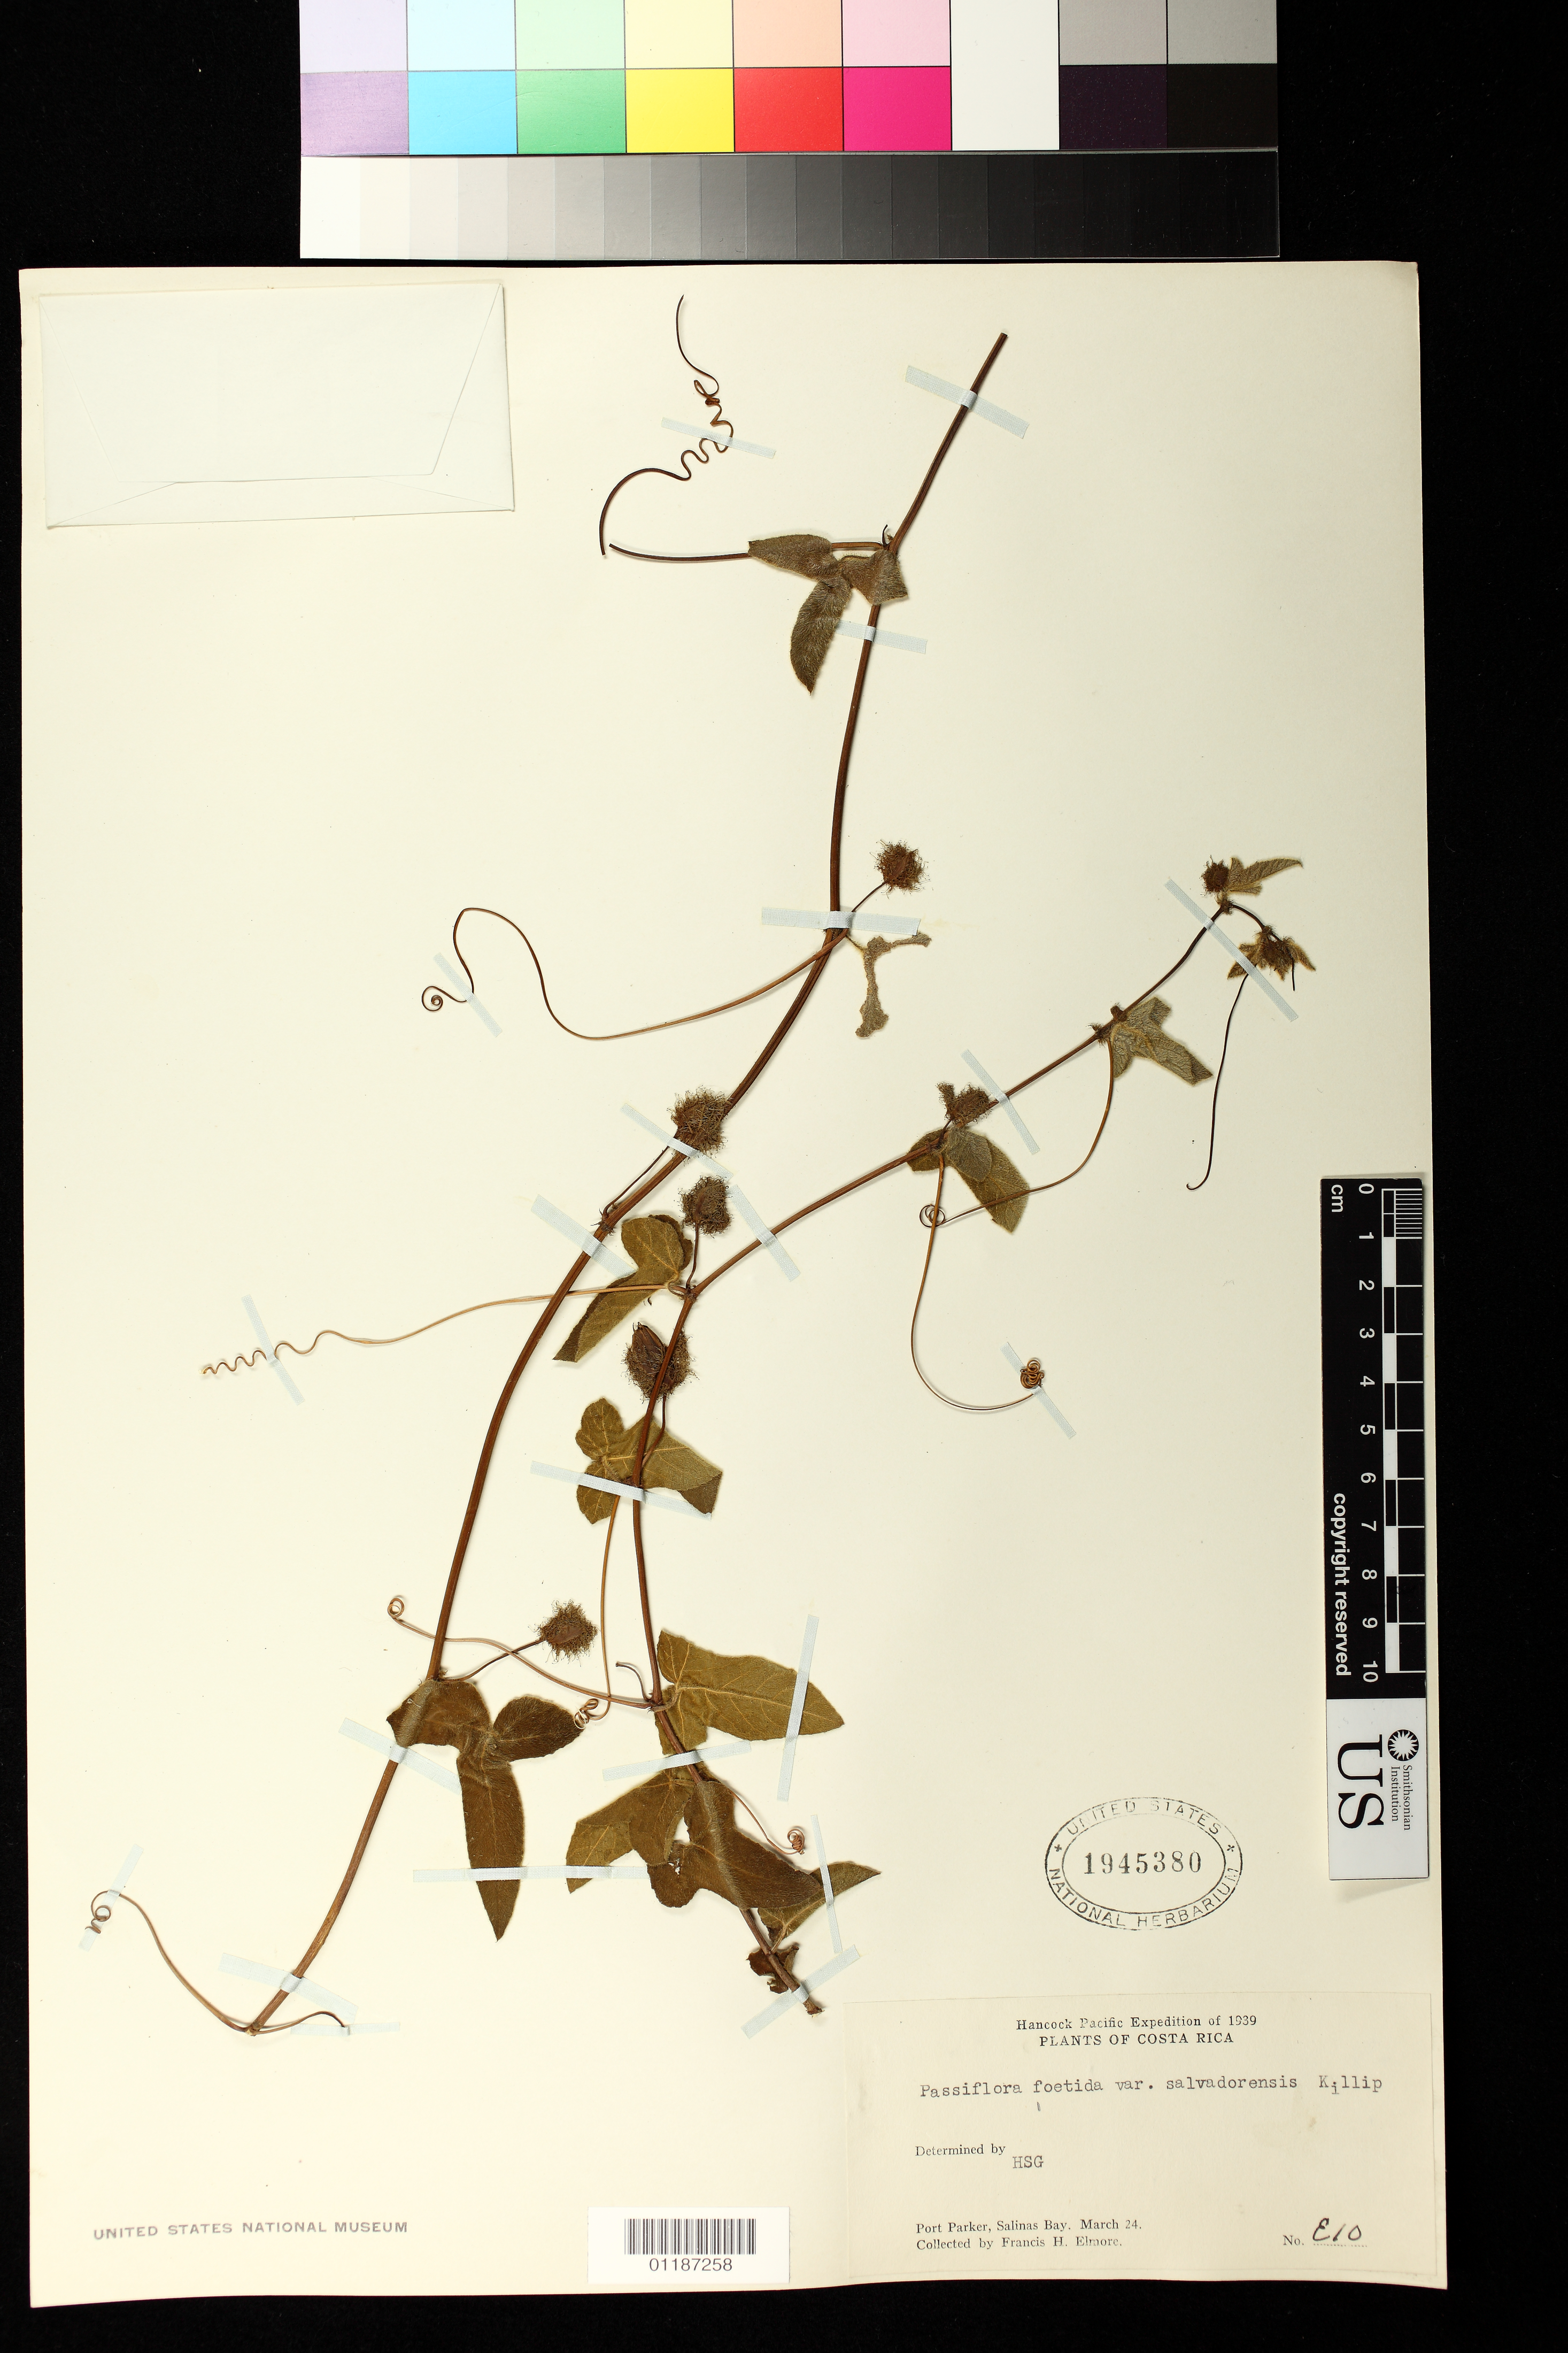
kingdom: Plantae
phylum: Tracheophyta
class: Magnoliopsida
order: Malpighiales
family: Passifloraceae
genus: Passiflora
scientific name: Passiflora foetida var. salvadorensis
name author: Killip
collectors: F. H. Elmore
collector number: E10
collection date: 1939-03-24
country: Costa Rica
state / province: Guanacaste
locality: Port Parker [Golfo Santa Elena], Salinas Bay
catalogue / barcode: US 1945380